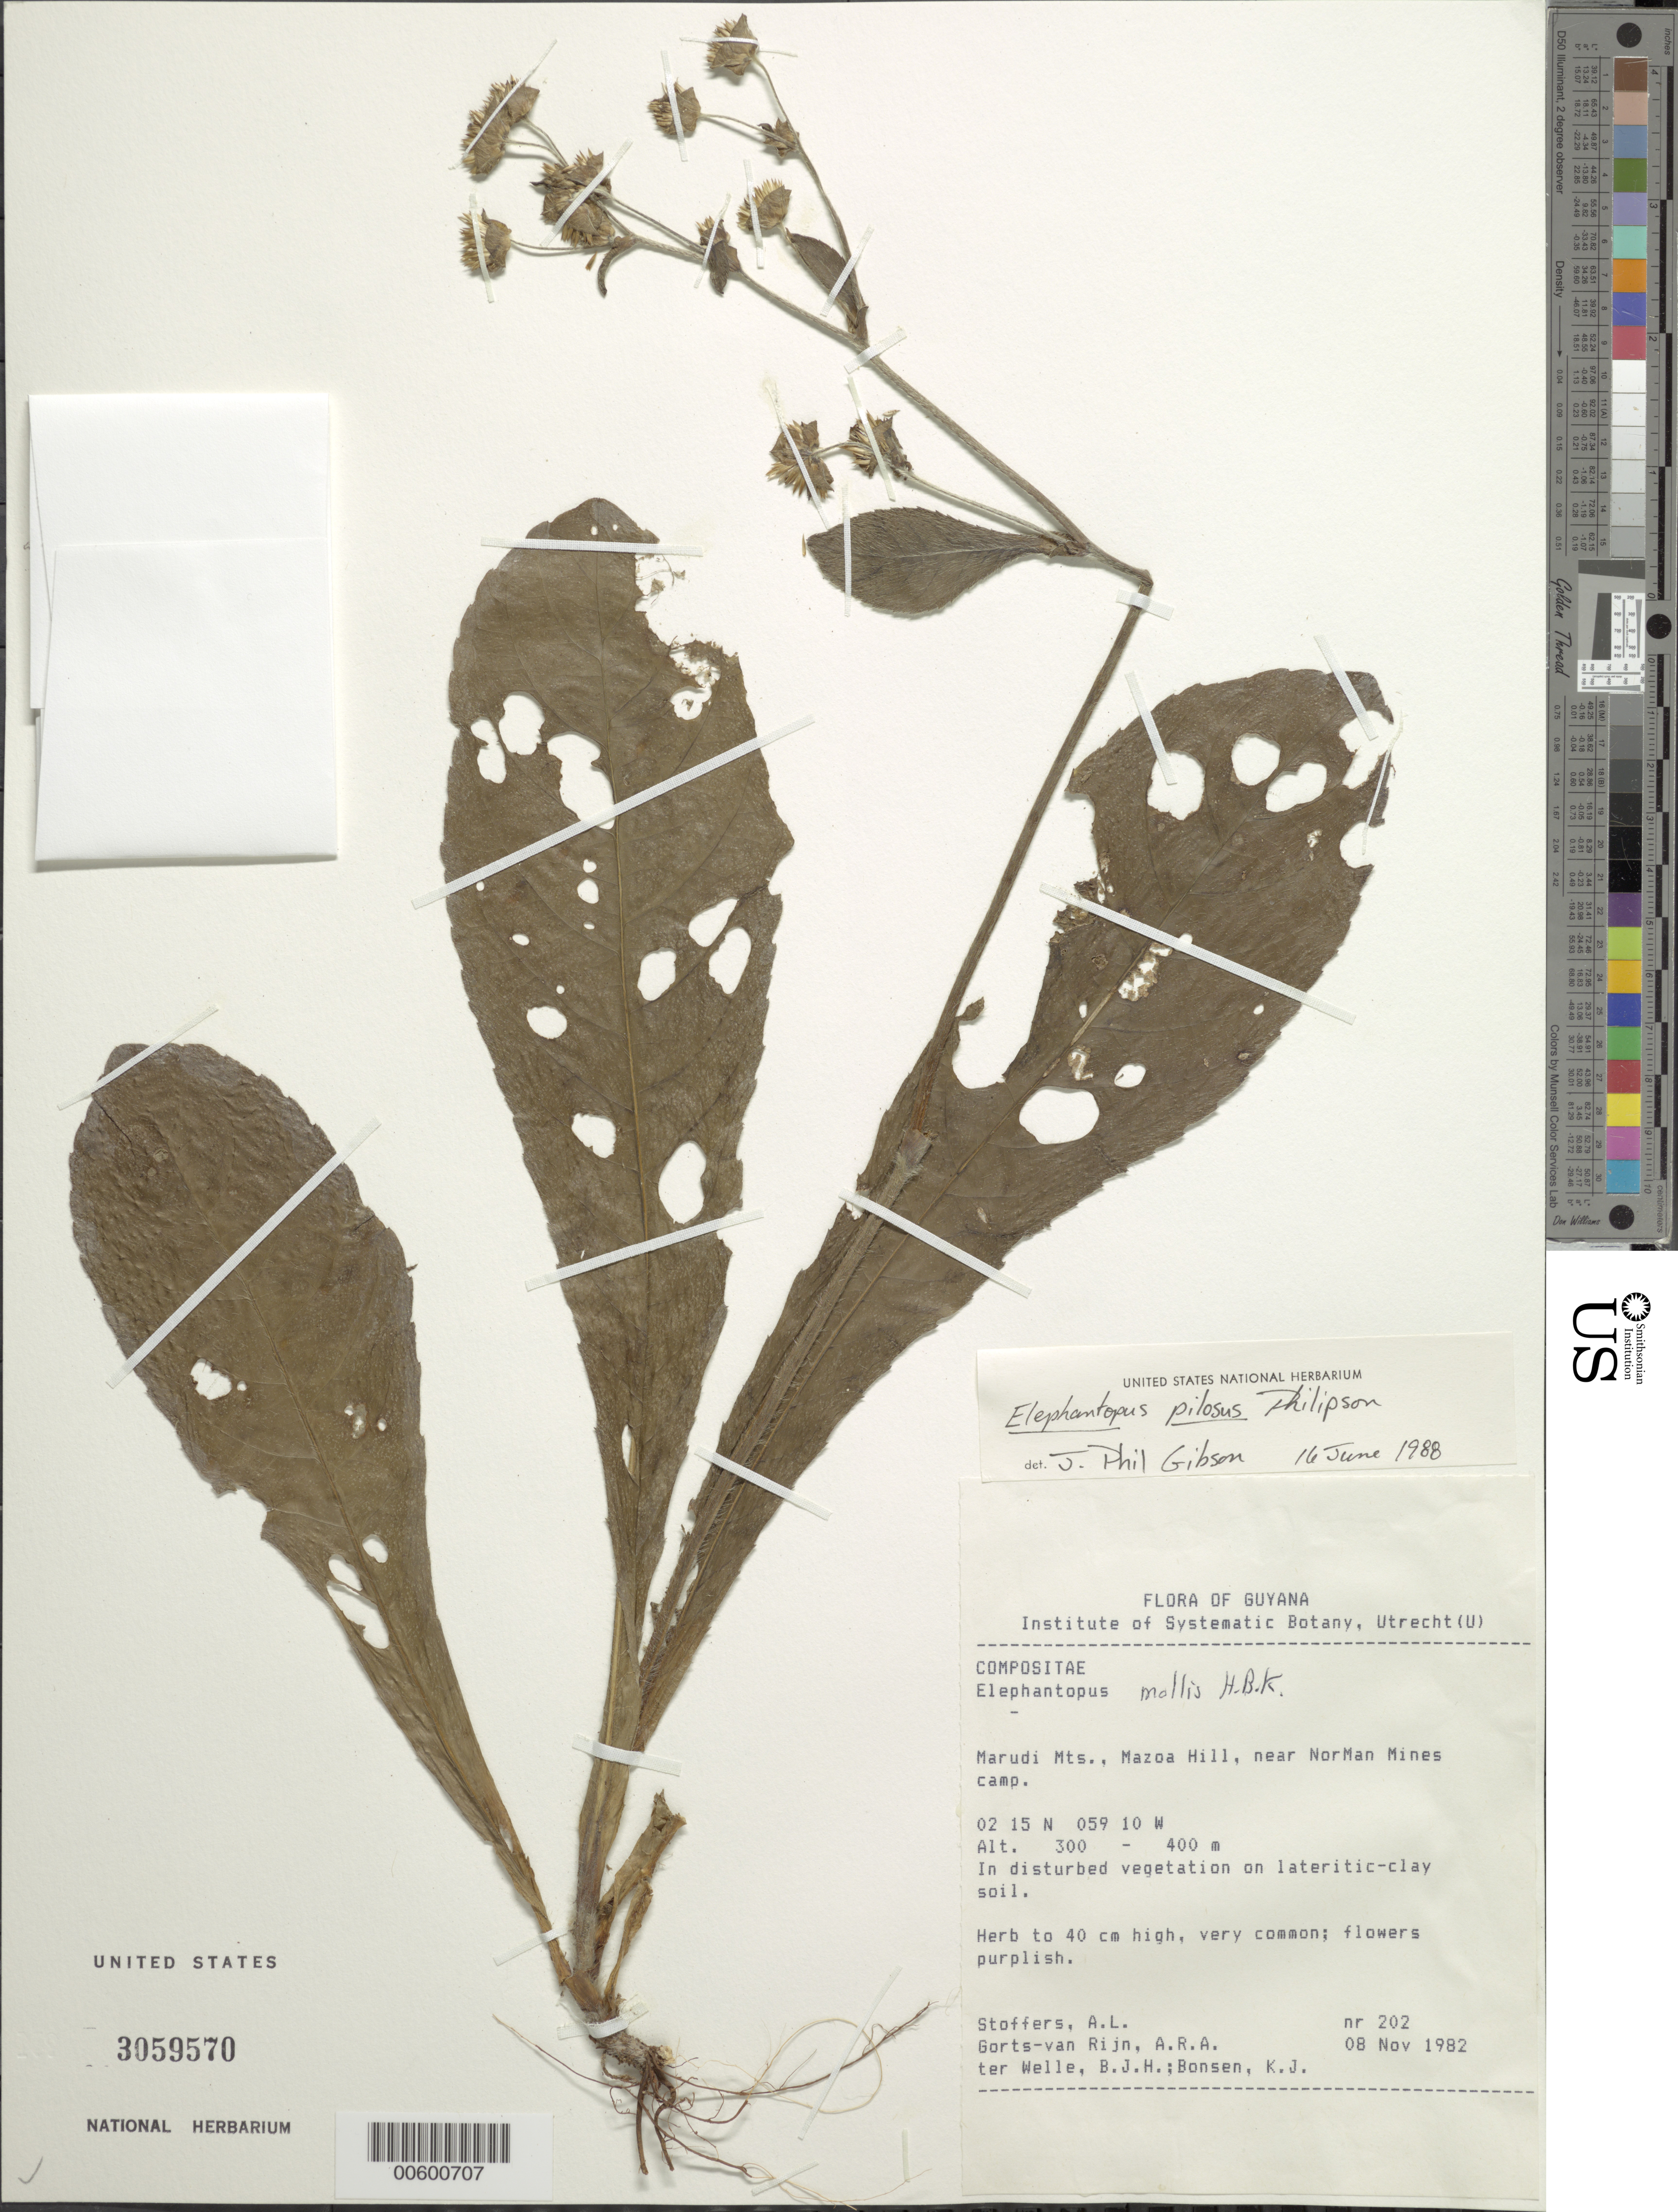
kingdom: Plantae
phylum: Tracheophyta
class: Magnoliopsida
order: Asterales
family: Asteraceae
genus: Elephantopus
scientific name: Elephantopus mollis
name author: Kunth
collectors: A. Stoffers, A. .R. A. Görts-van Rijn, B. Welle & K. Bonsen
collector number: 202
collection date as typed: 8-Nov-82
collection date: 1982-11-08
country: Guyana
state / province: U. Takutu-U. Essequibo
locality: Marudi Mts., Mazoa Hill, near NorMan Mines camp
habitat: Disturbed vegetation on lateritic clay soil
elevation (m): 300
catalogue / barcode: US 3059570